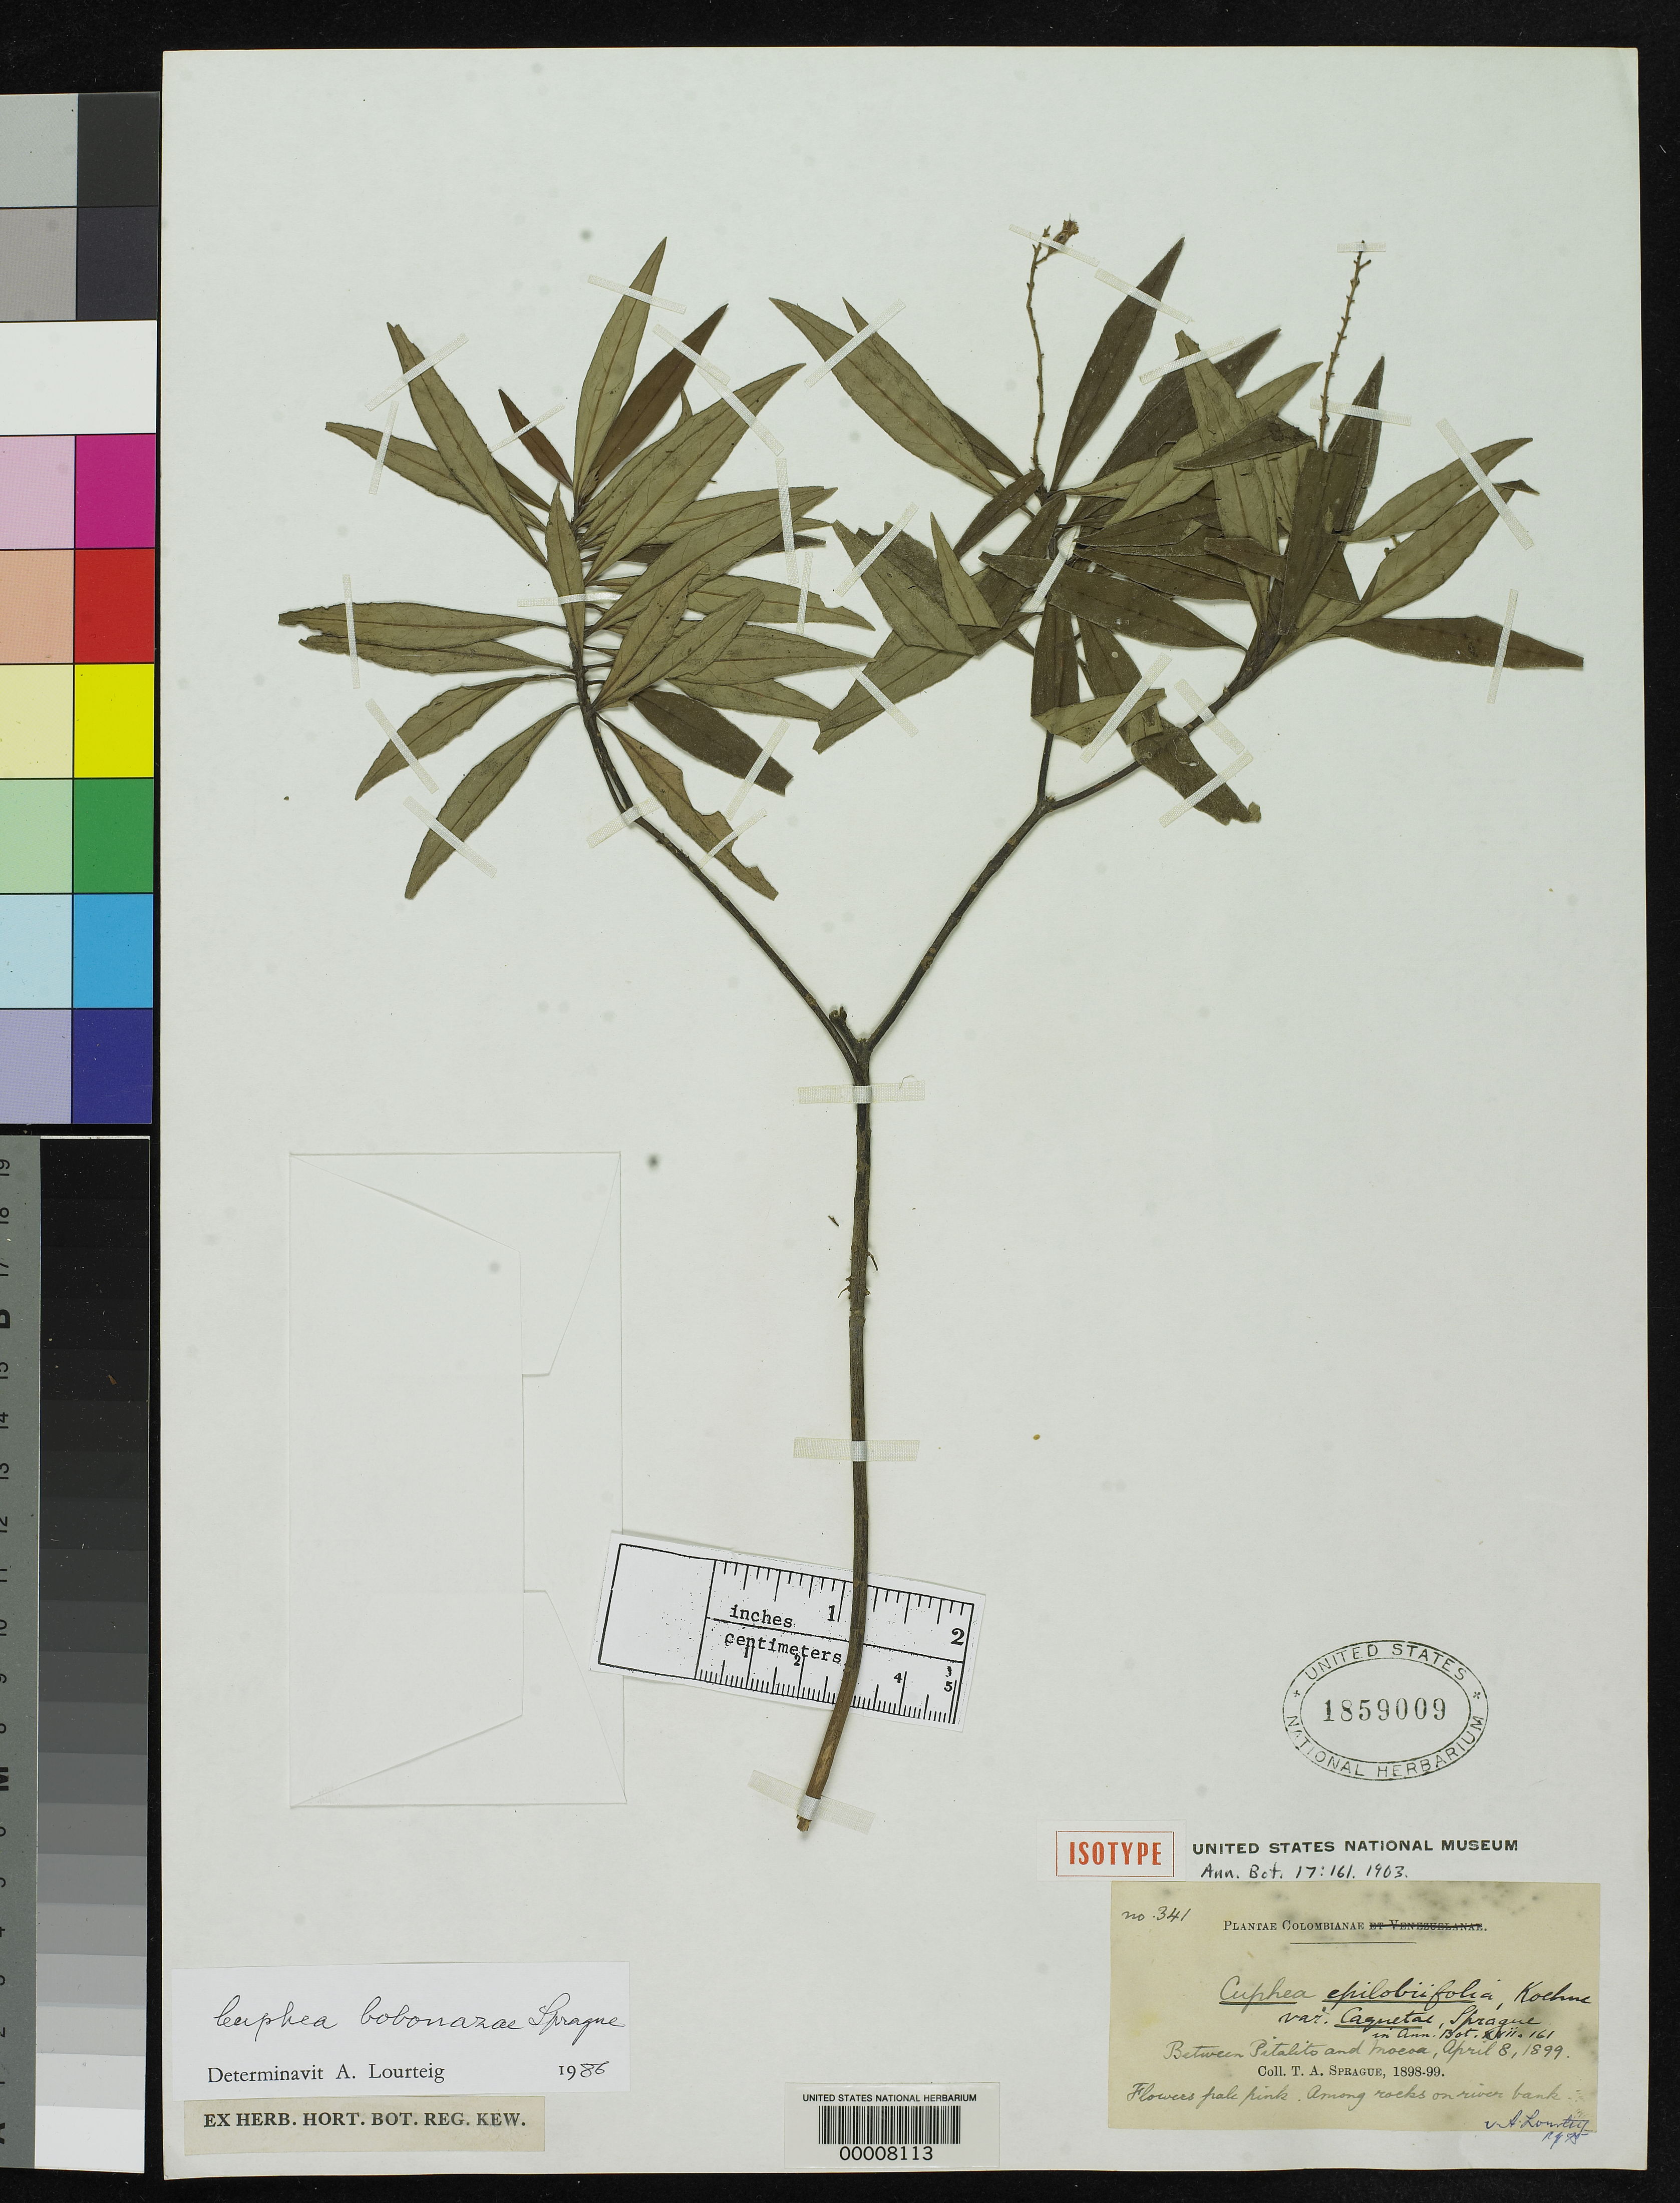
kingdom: Plantae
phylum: Tracheophyta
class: Magnoliopsida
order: Myrtales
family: Lythraceae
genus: Cuphea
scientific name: Cuphea epilobiifolia var. caquetae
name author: Sprague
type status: Isotype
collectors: T. A. Sprague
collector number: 341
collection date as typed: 08 Apr 1899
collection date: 1899-04-08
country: Colombia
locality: Between Pitalito and Mocoa.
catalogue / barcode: US 1859009